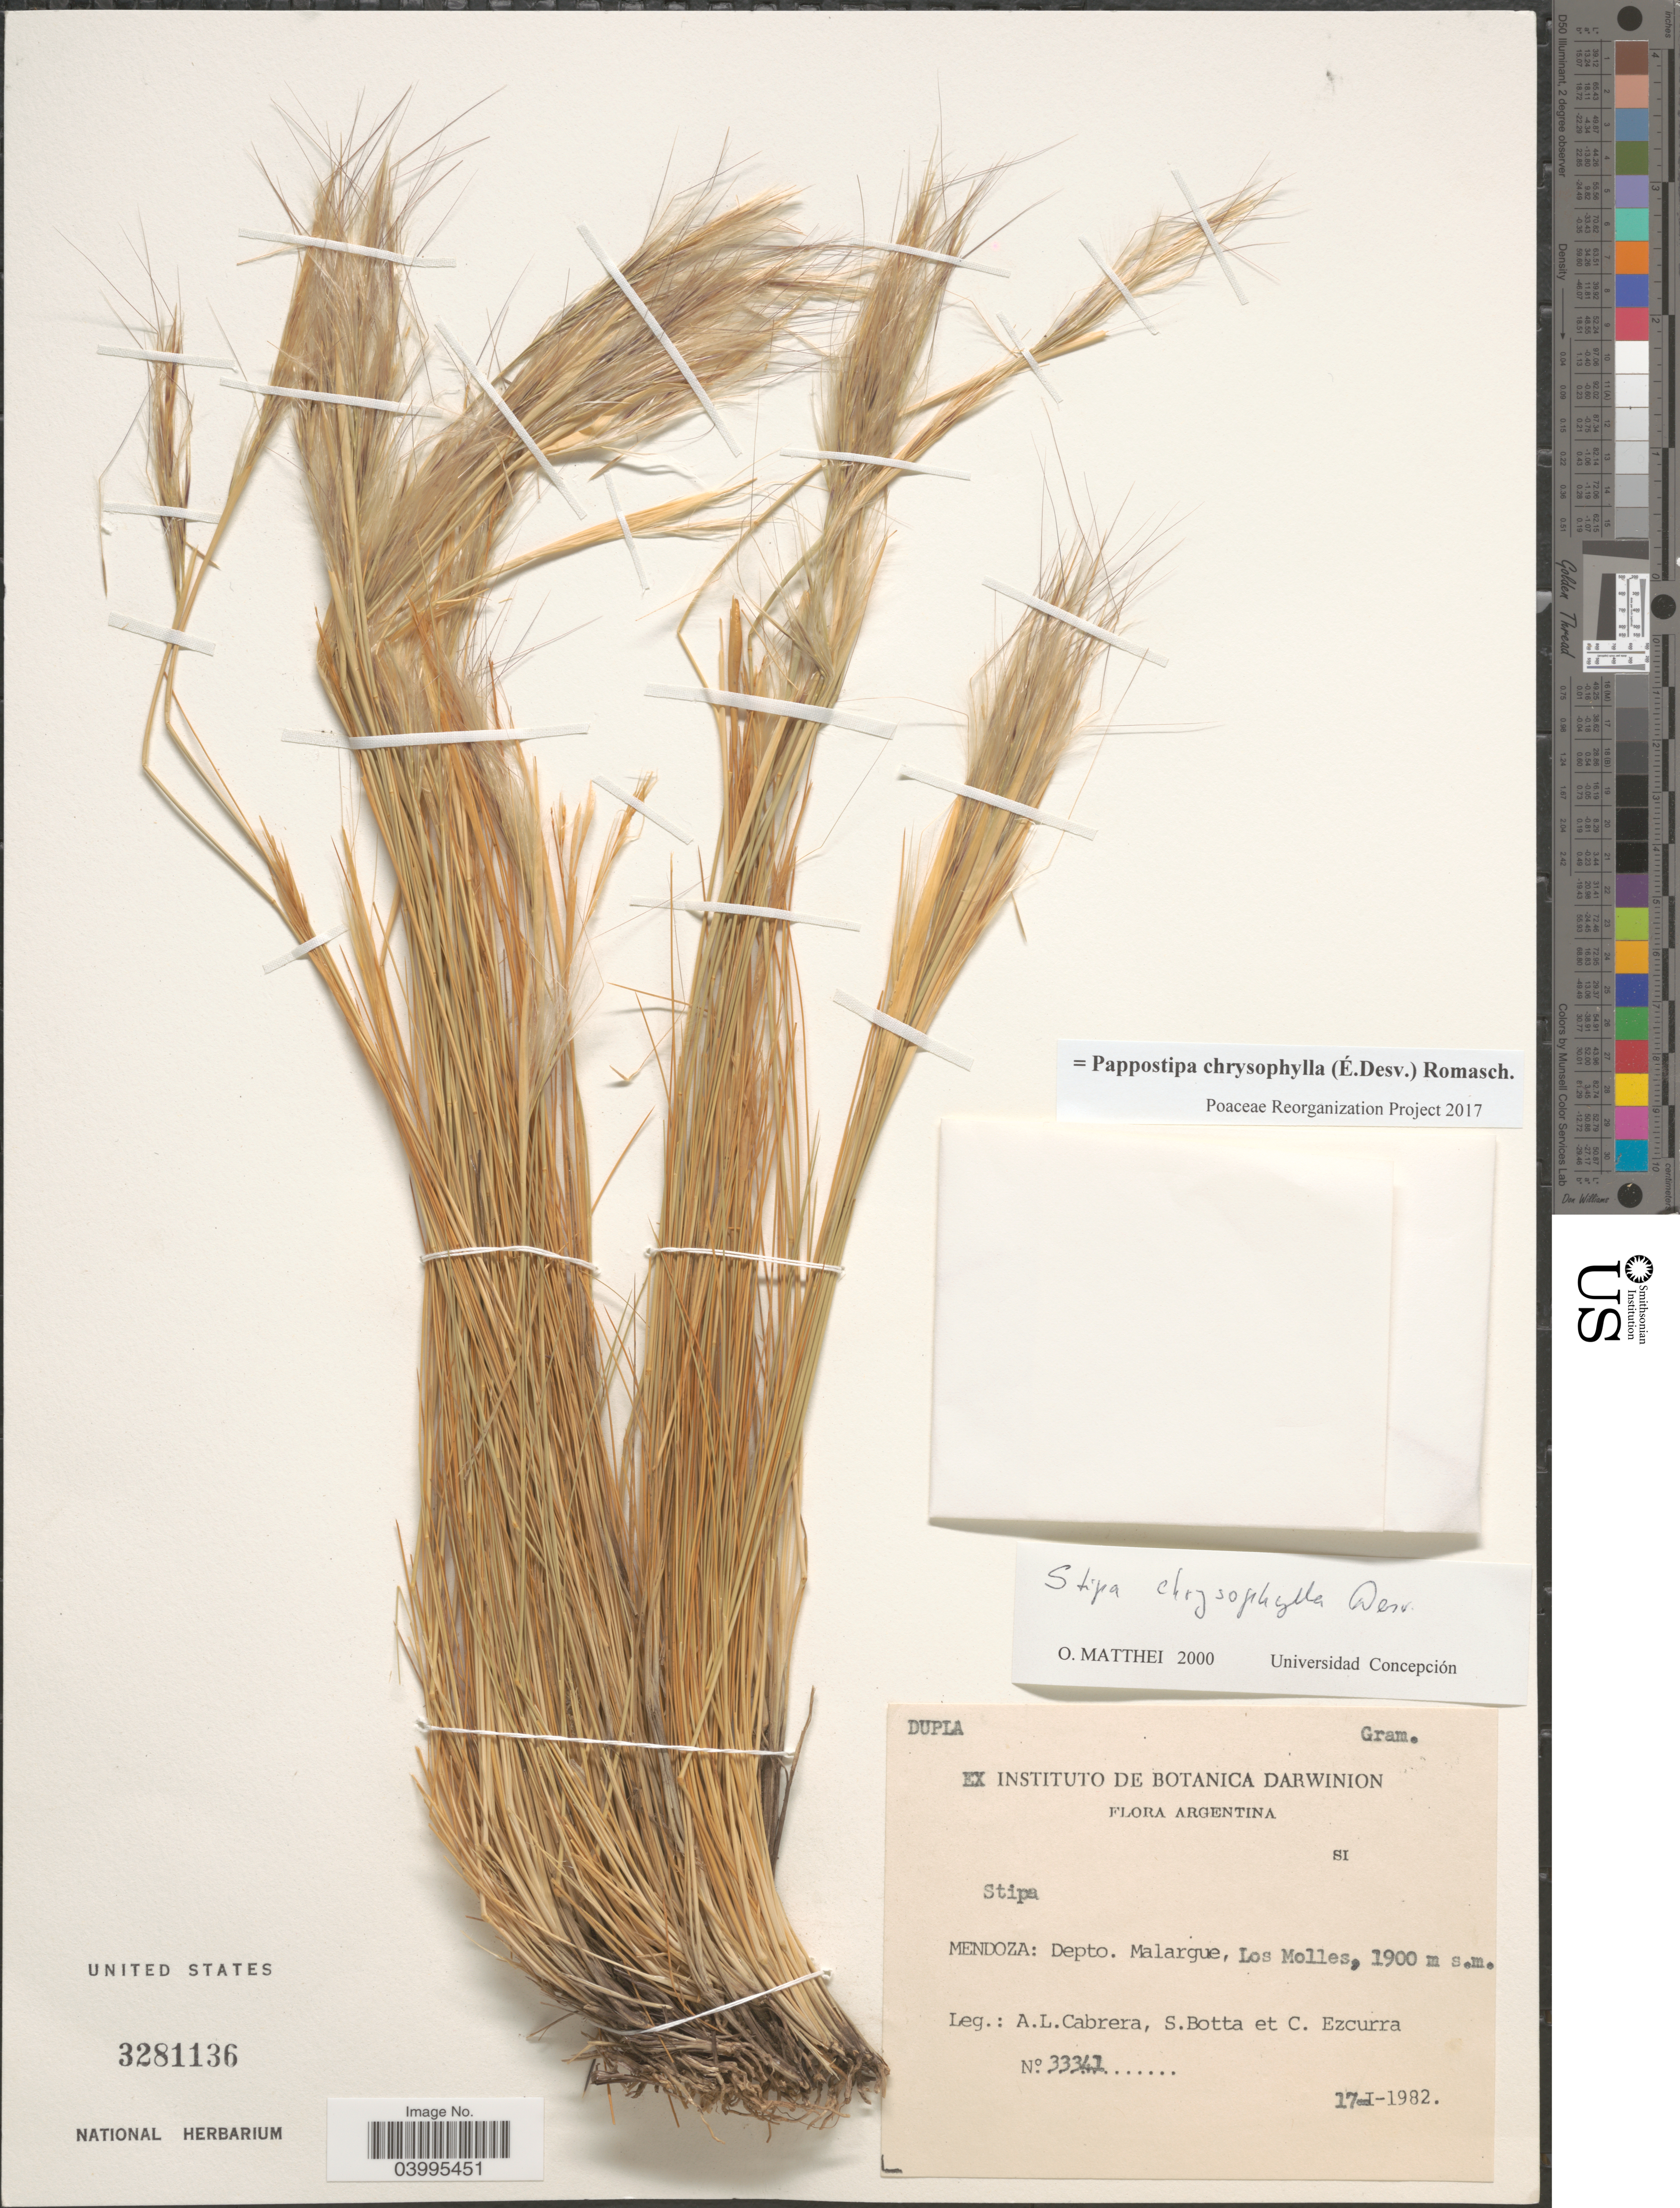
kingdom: Plantae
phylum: Tracheophyta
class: Liliopsida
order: Poales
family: Poaceae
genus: Pappostipa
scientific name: Pappostipa chrysophylla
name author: (É. Desv.) Romasch.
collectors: A. L. Cabrera, S. Botta & C. Ezcurra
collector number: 33341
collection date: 1982-01-17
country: Argentina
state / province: Mendoza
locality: Depto. Malargue, Los Molles.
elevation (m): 1900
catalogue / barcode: US 3281136